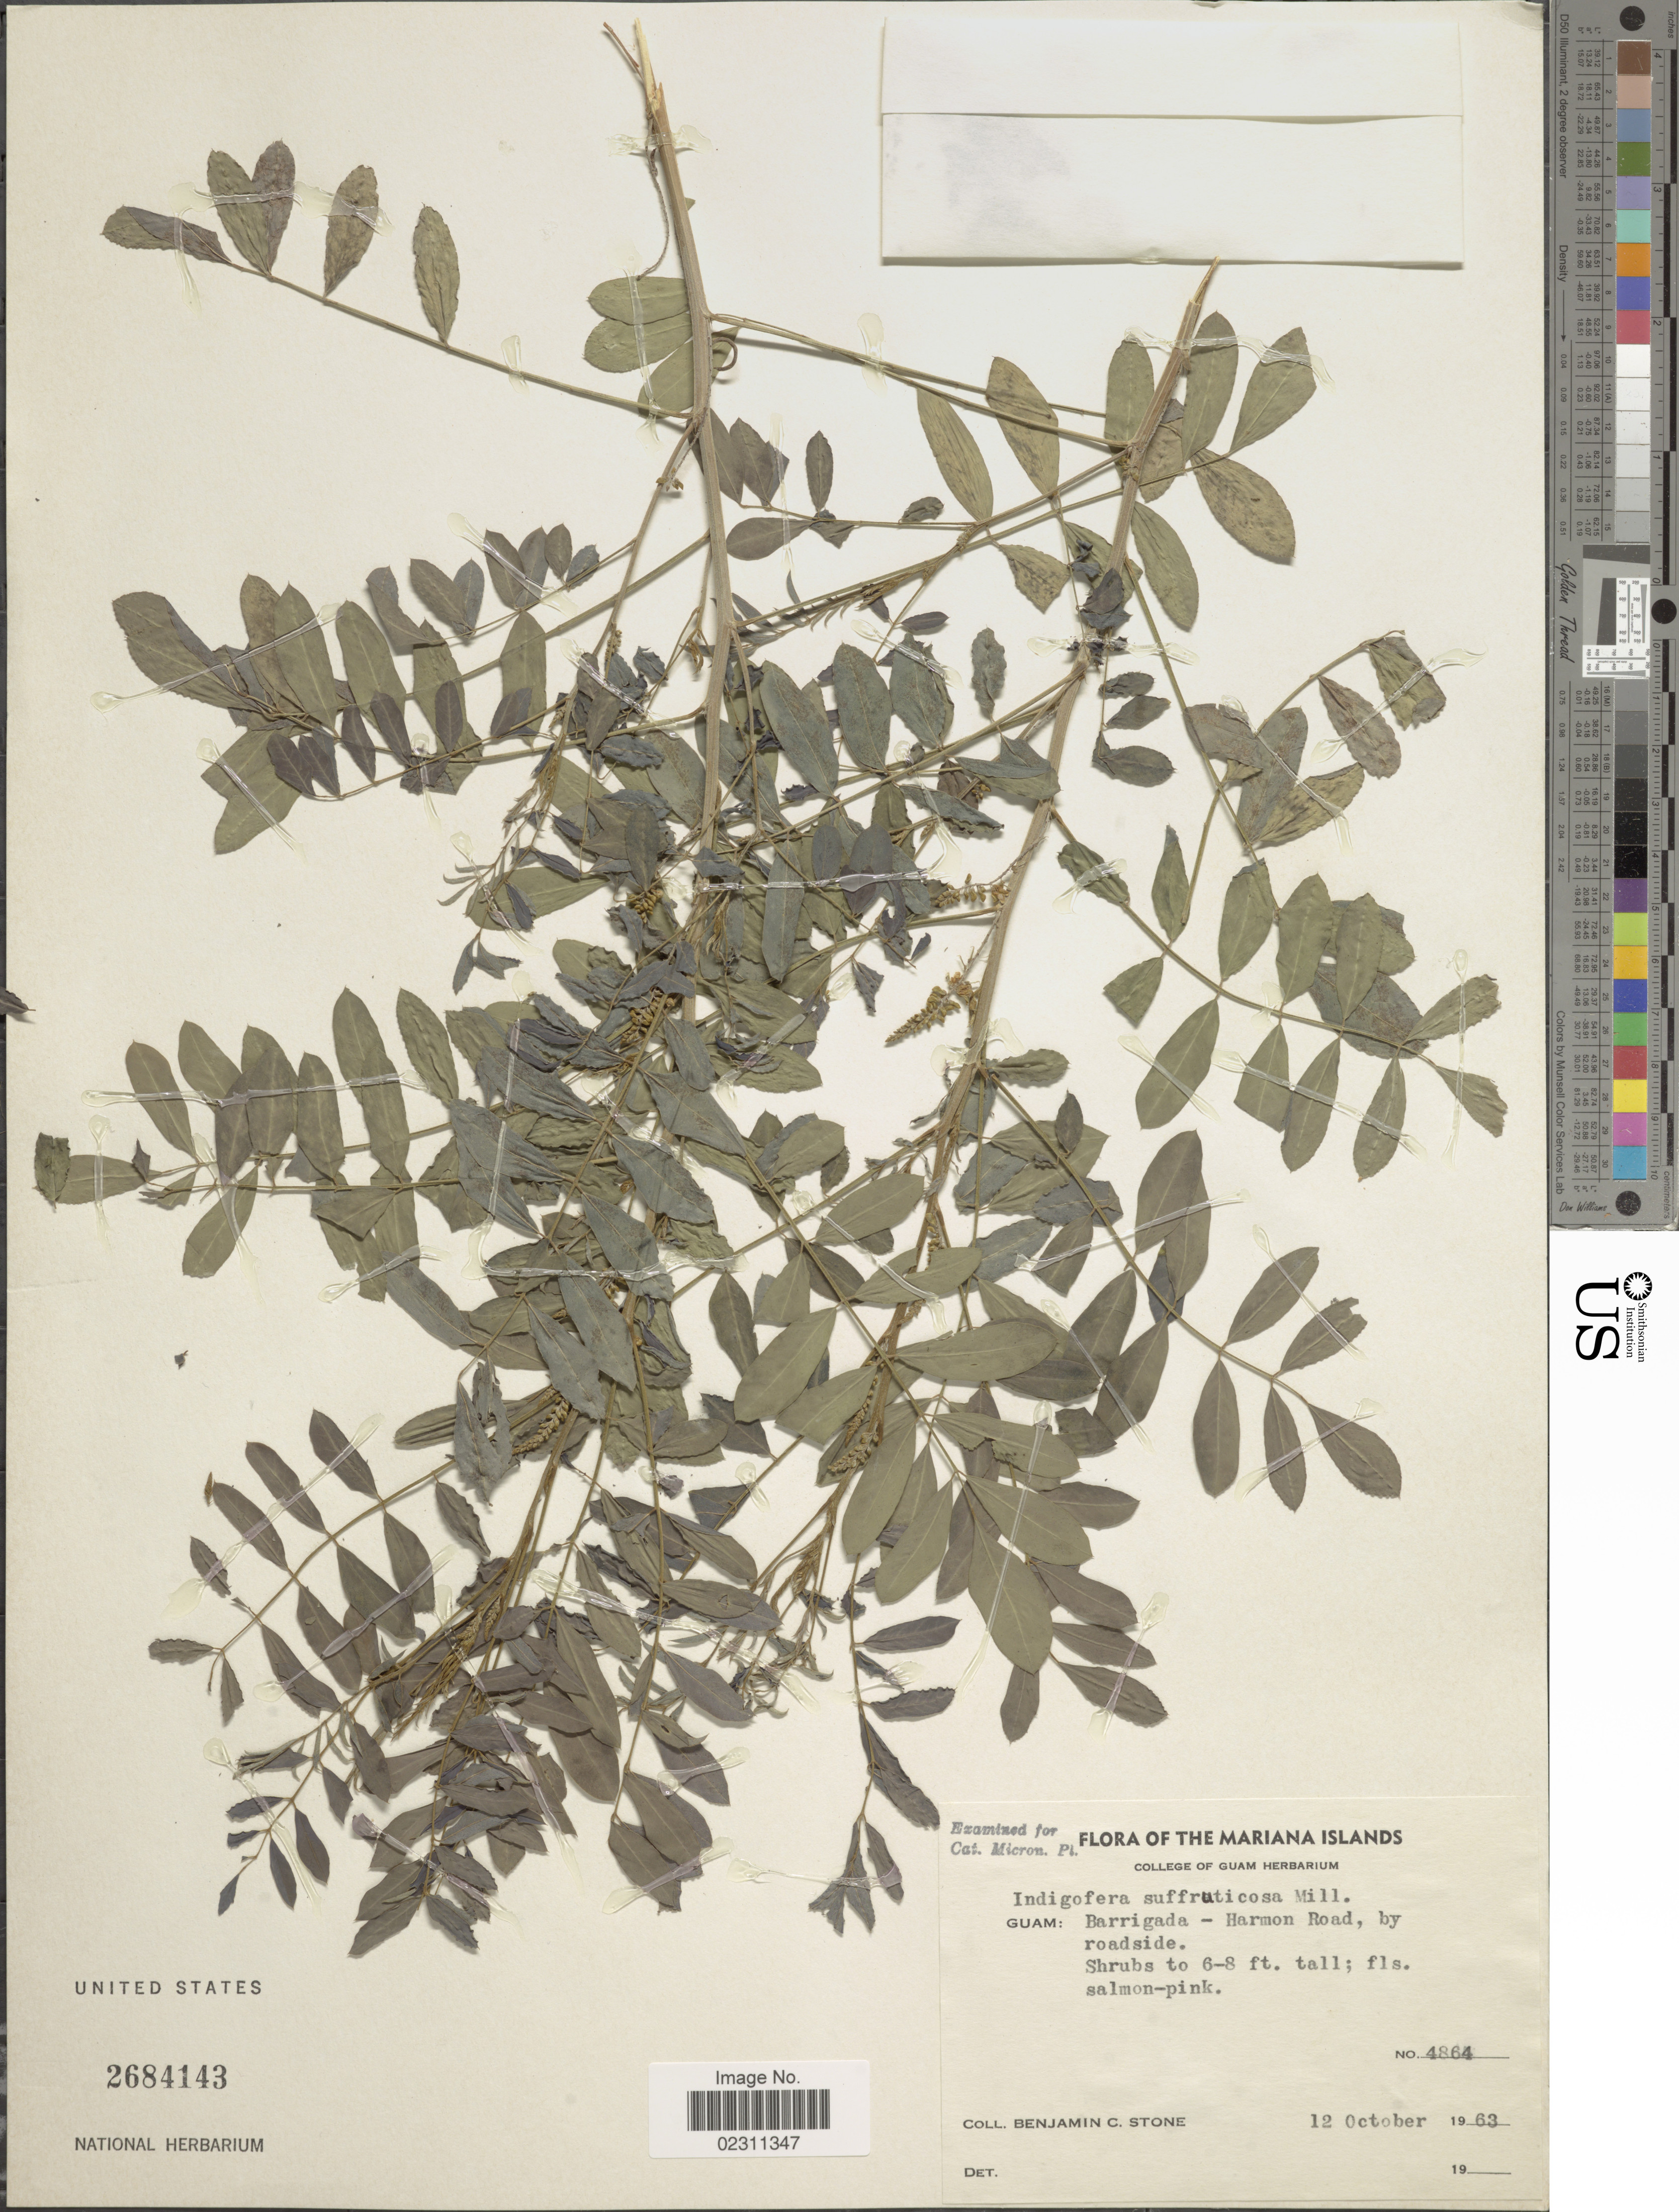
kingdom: Plantae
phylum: Tracheophyta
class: Magnoliopsida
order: Fabales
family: Fabaceae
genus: Indigofera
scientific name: Indigofera suffruticosa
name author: Mill.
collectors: B. C. Stone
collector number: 4864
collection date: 1963-10-12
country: Guam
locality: Mariana Islands. Barrigada - Harmon Road, by roadside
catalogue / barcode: US 2684143